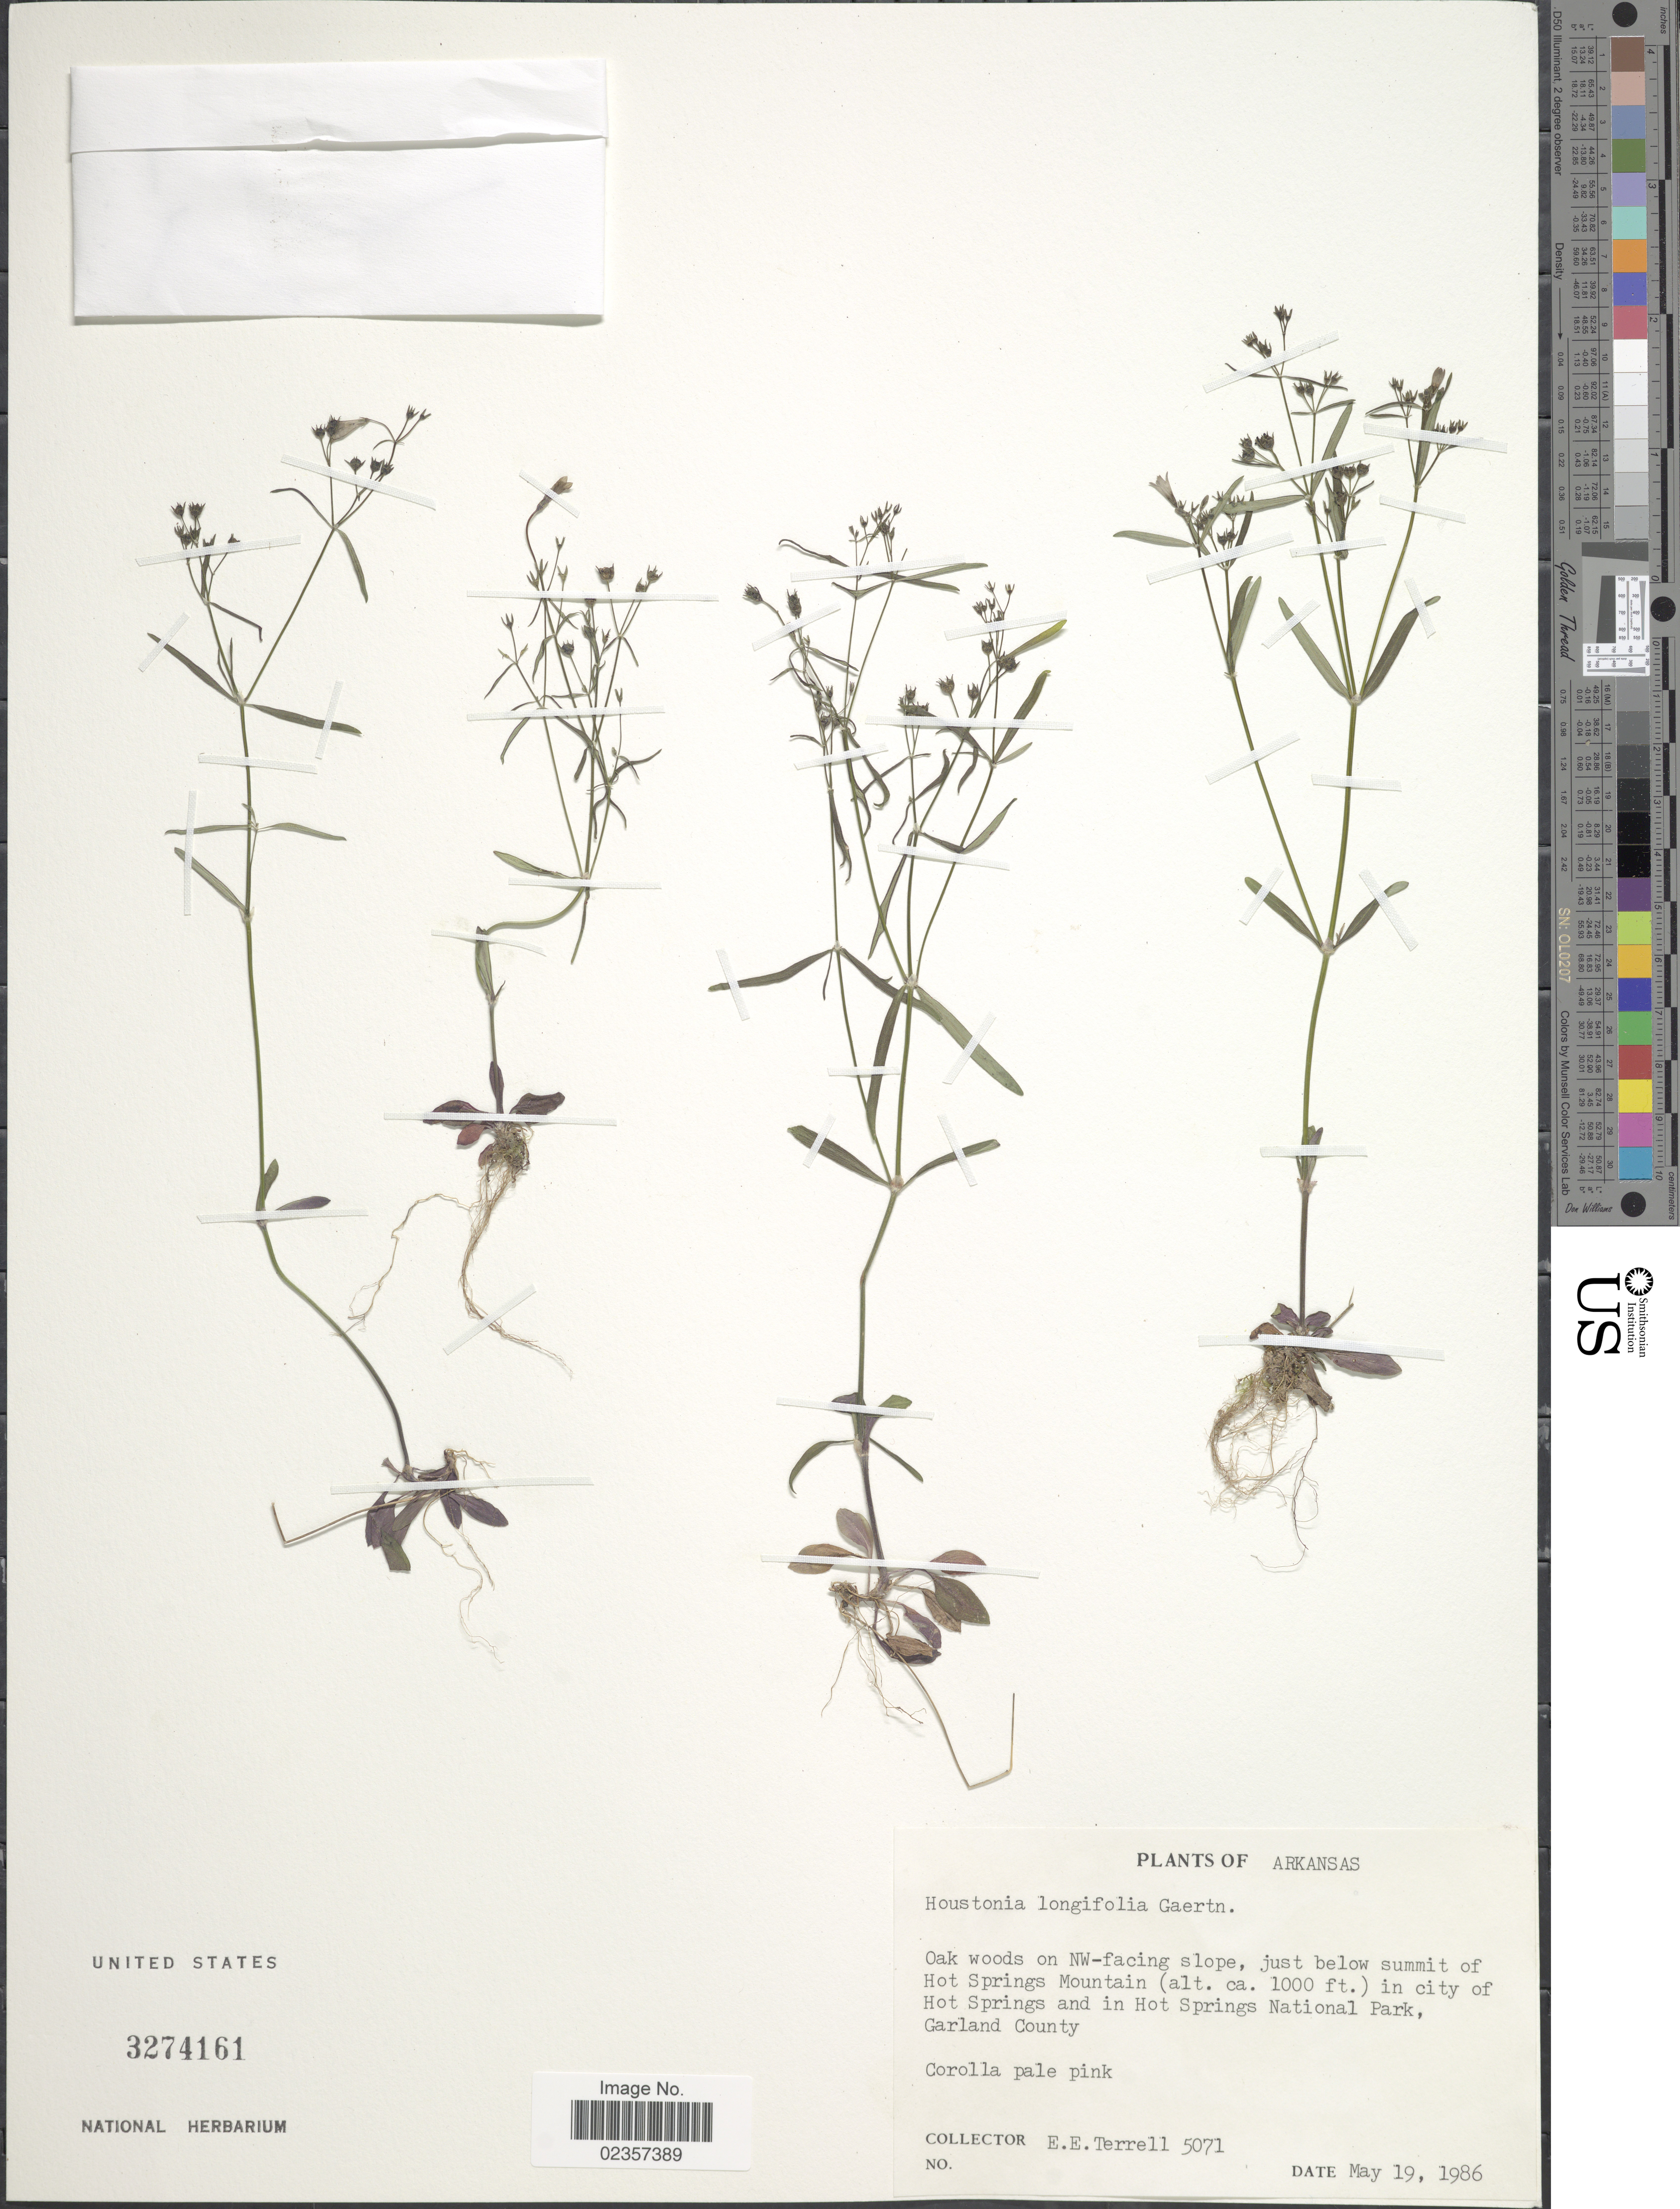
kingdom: Plantae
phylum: Tracheophyta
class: Magnoliopsida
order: Gentianales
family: Rubiaceae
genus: Houstonia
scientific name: Houstonia longifolia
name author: Gaertn.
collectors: E. E. Terrell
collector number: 5071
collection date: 1986-05-19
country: United States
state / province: Arkansas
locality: Oak woods on NW-facing slope, just below summit of Hot Springs Mountain, in city of Hot Springs and in Hot Springs National Park, Garland County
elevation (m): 305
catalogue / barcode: US 3274161